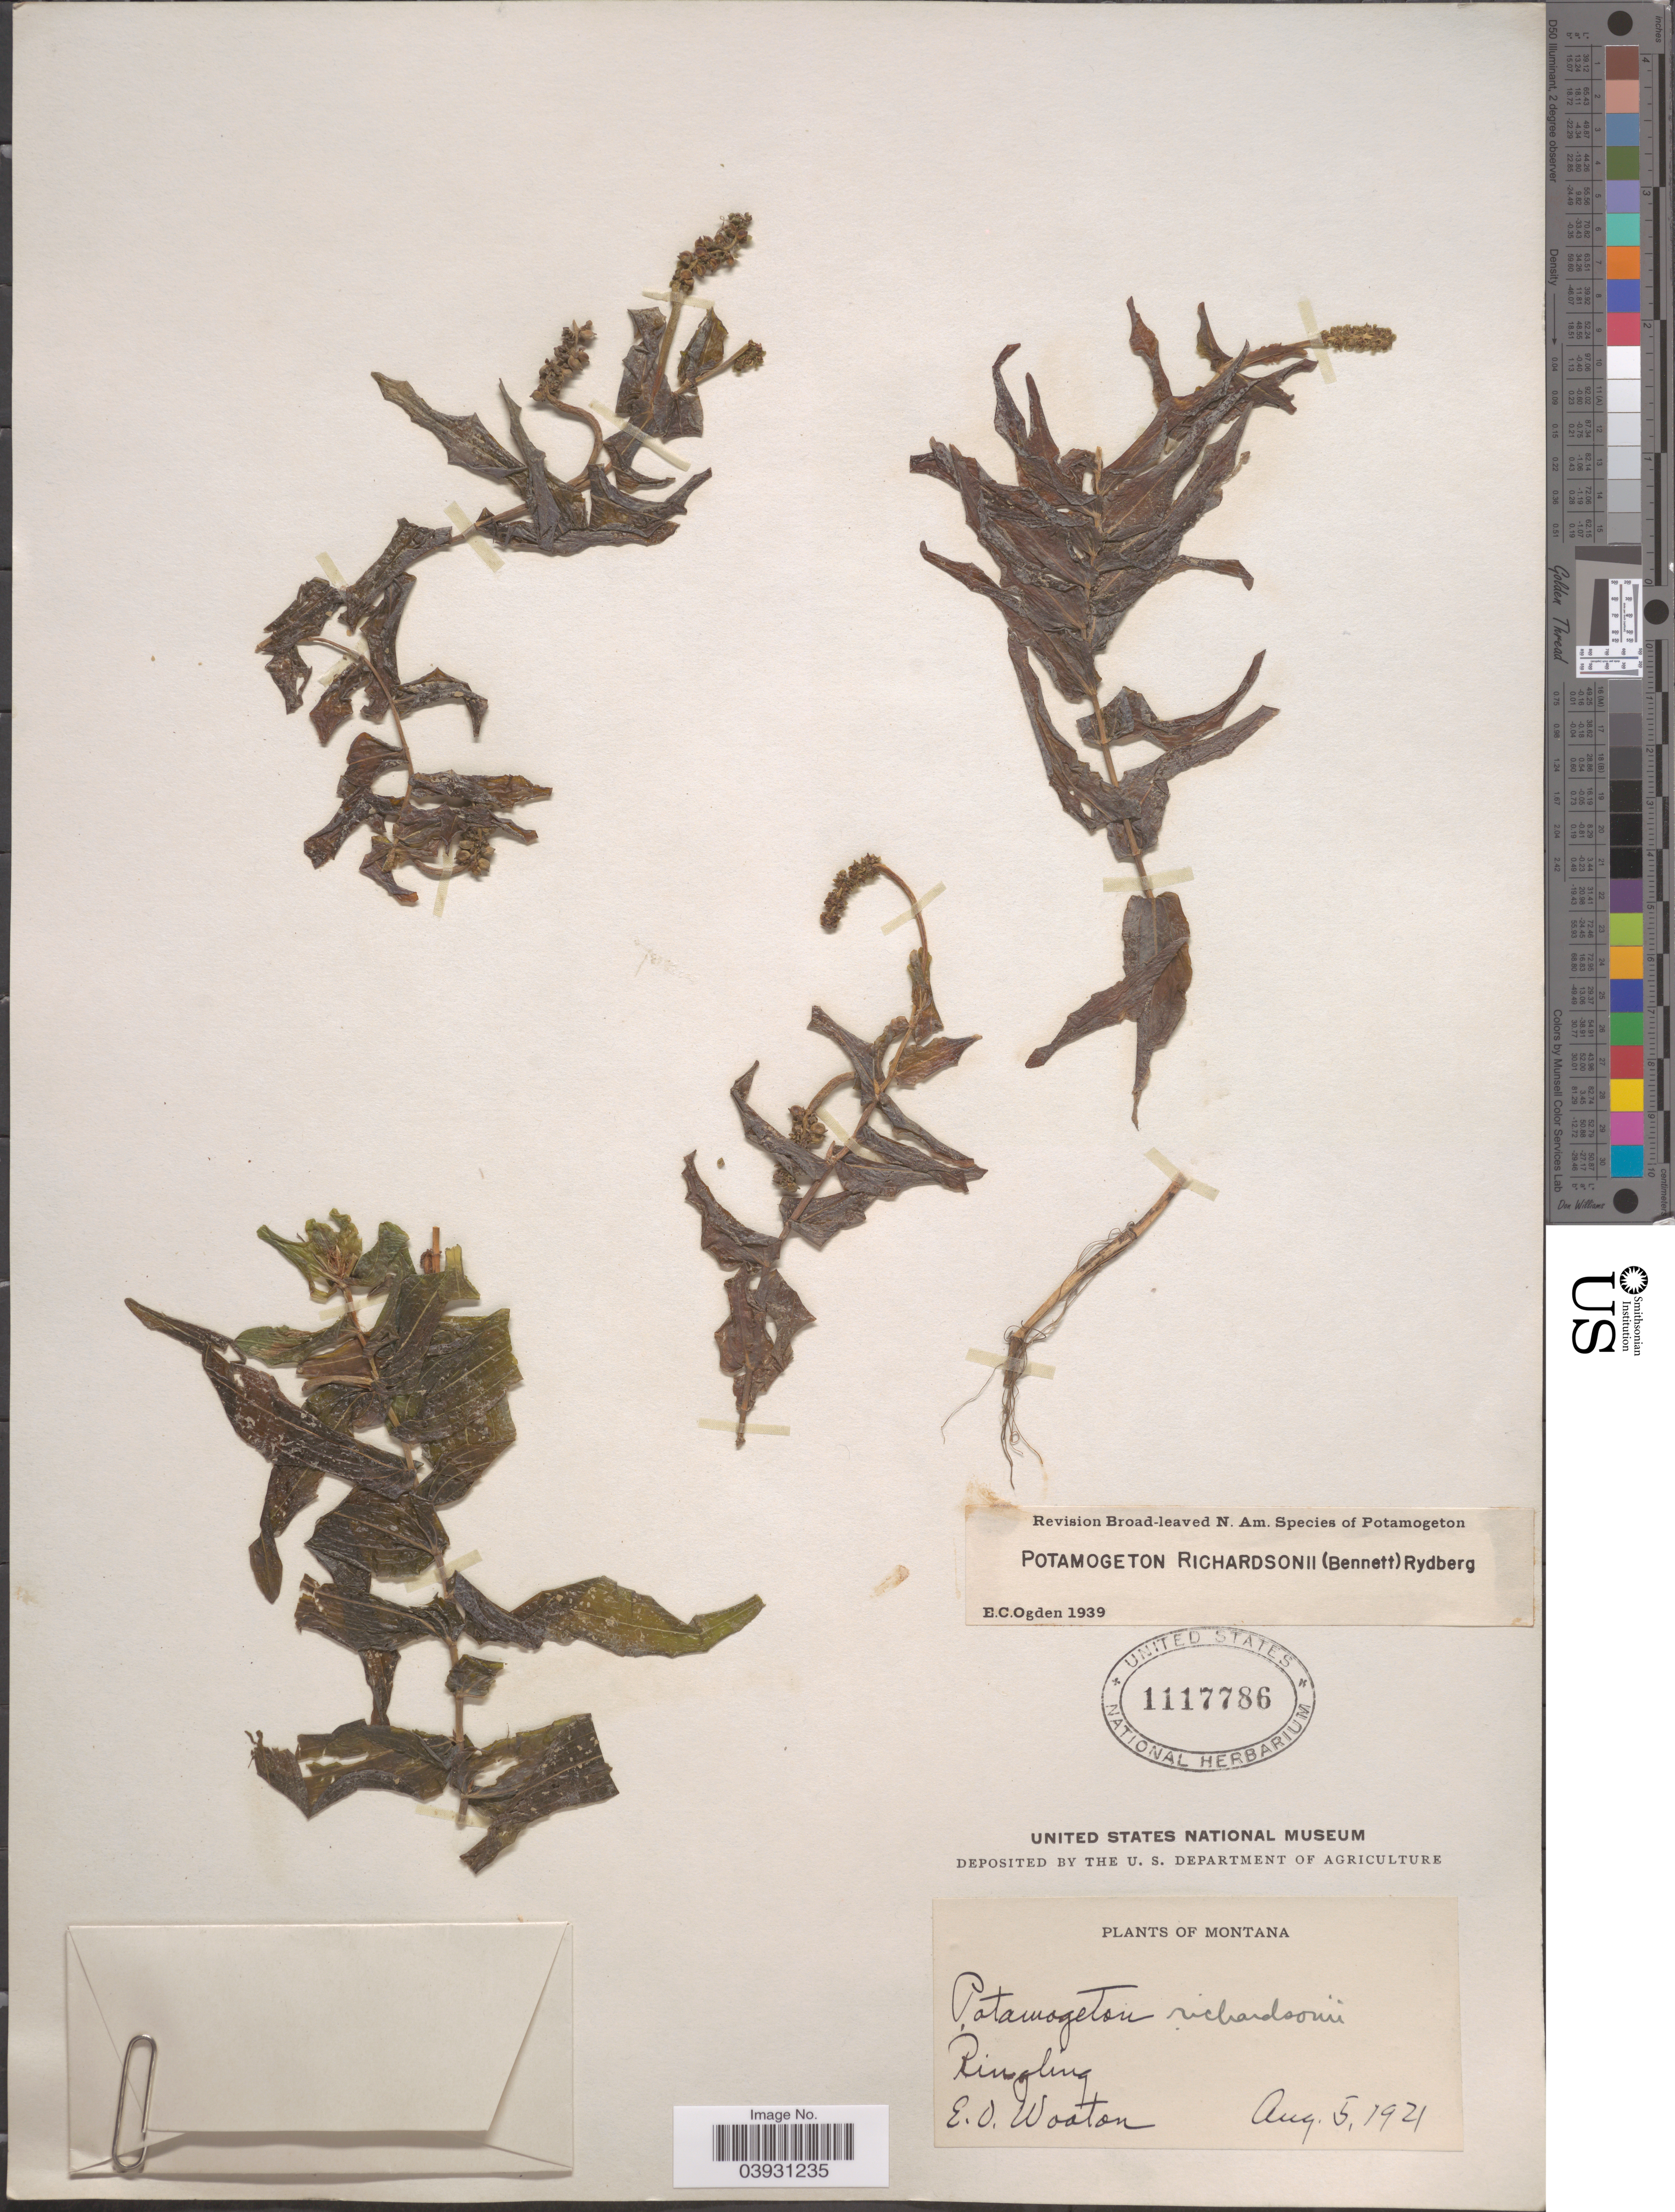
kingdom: Plantae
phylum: Tracheophyta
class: Liliopsida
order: Alismatales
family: Potamogetonaceae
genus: Potamogeton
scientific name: Potamogeton richardsonii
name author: (A.W. Benn.) Rydb.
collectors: E. O. Wooton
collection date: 1921-08-05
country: United States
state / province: Montana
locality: Ringling.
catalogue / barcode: US 1117786